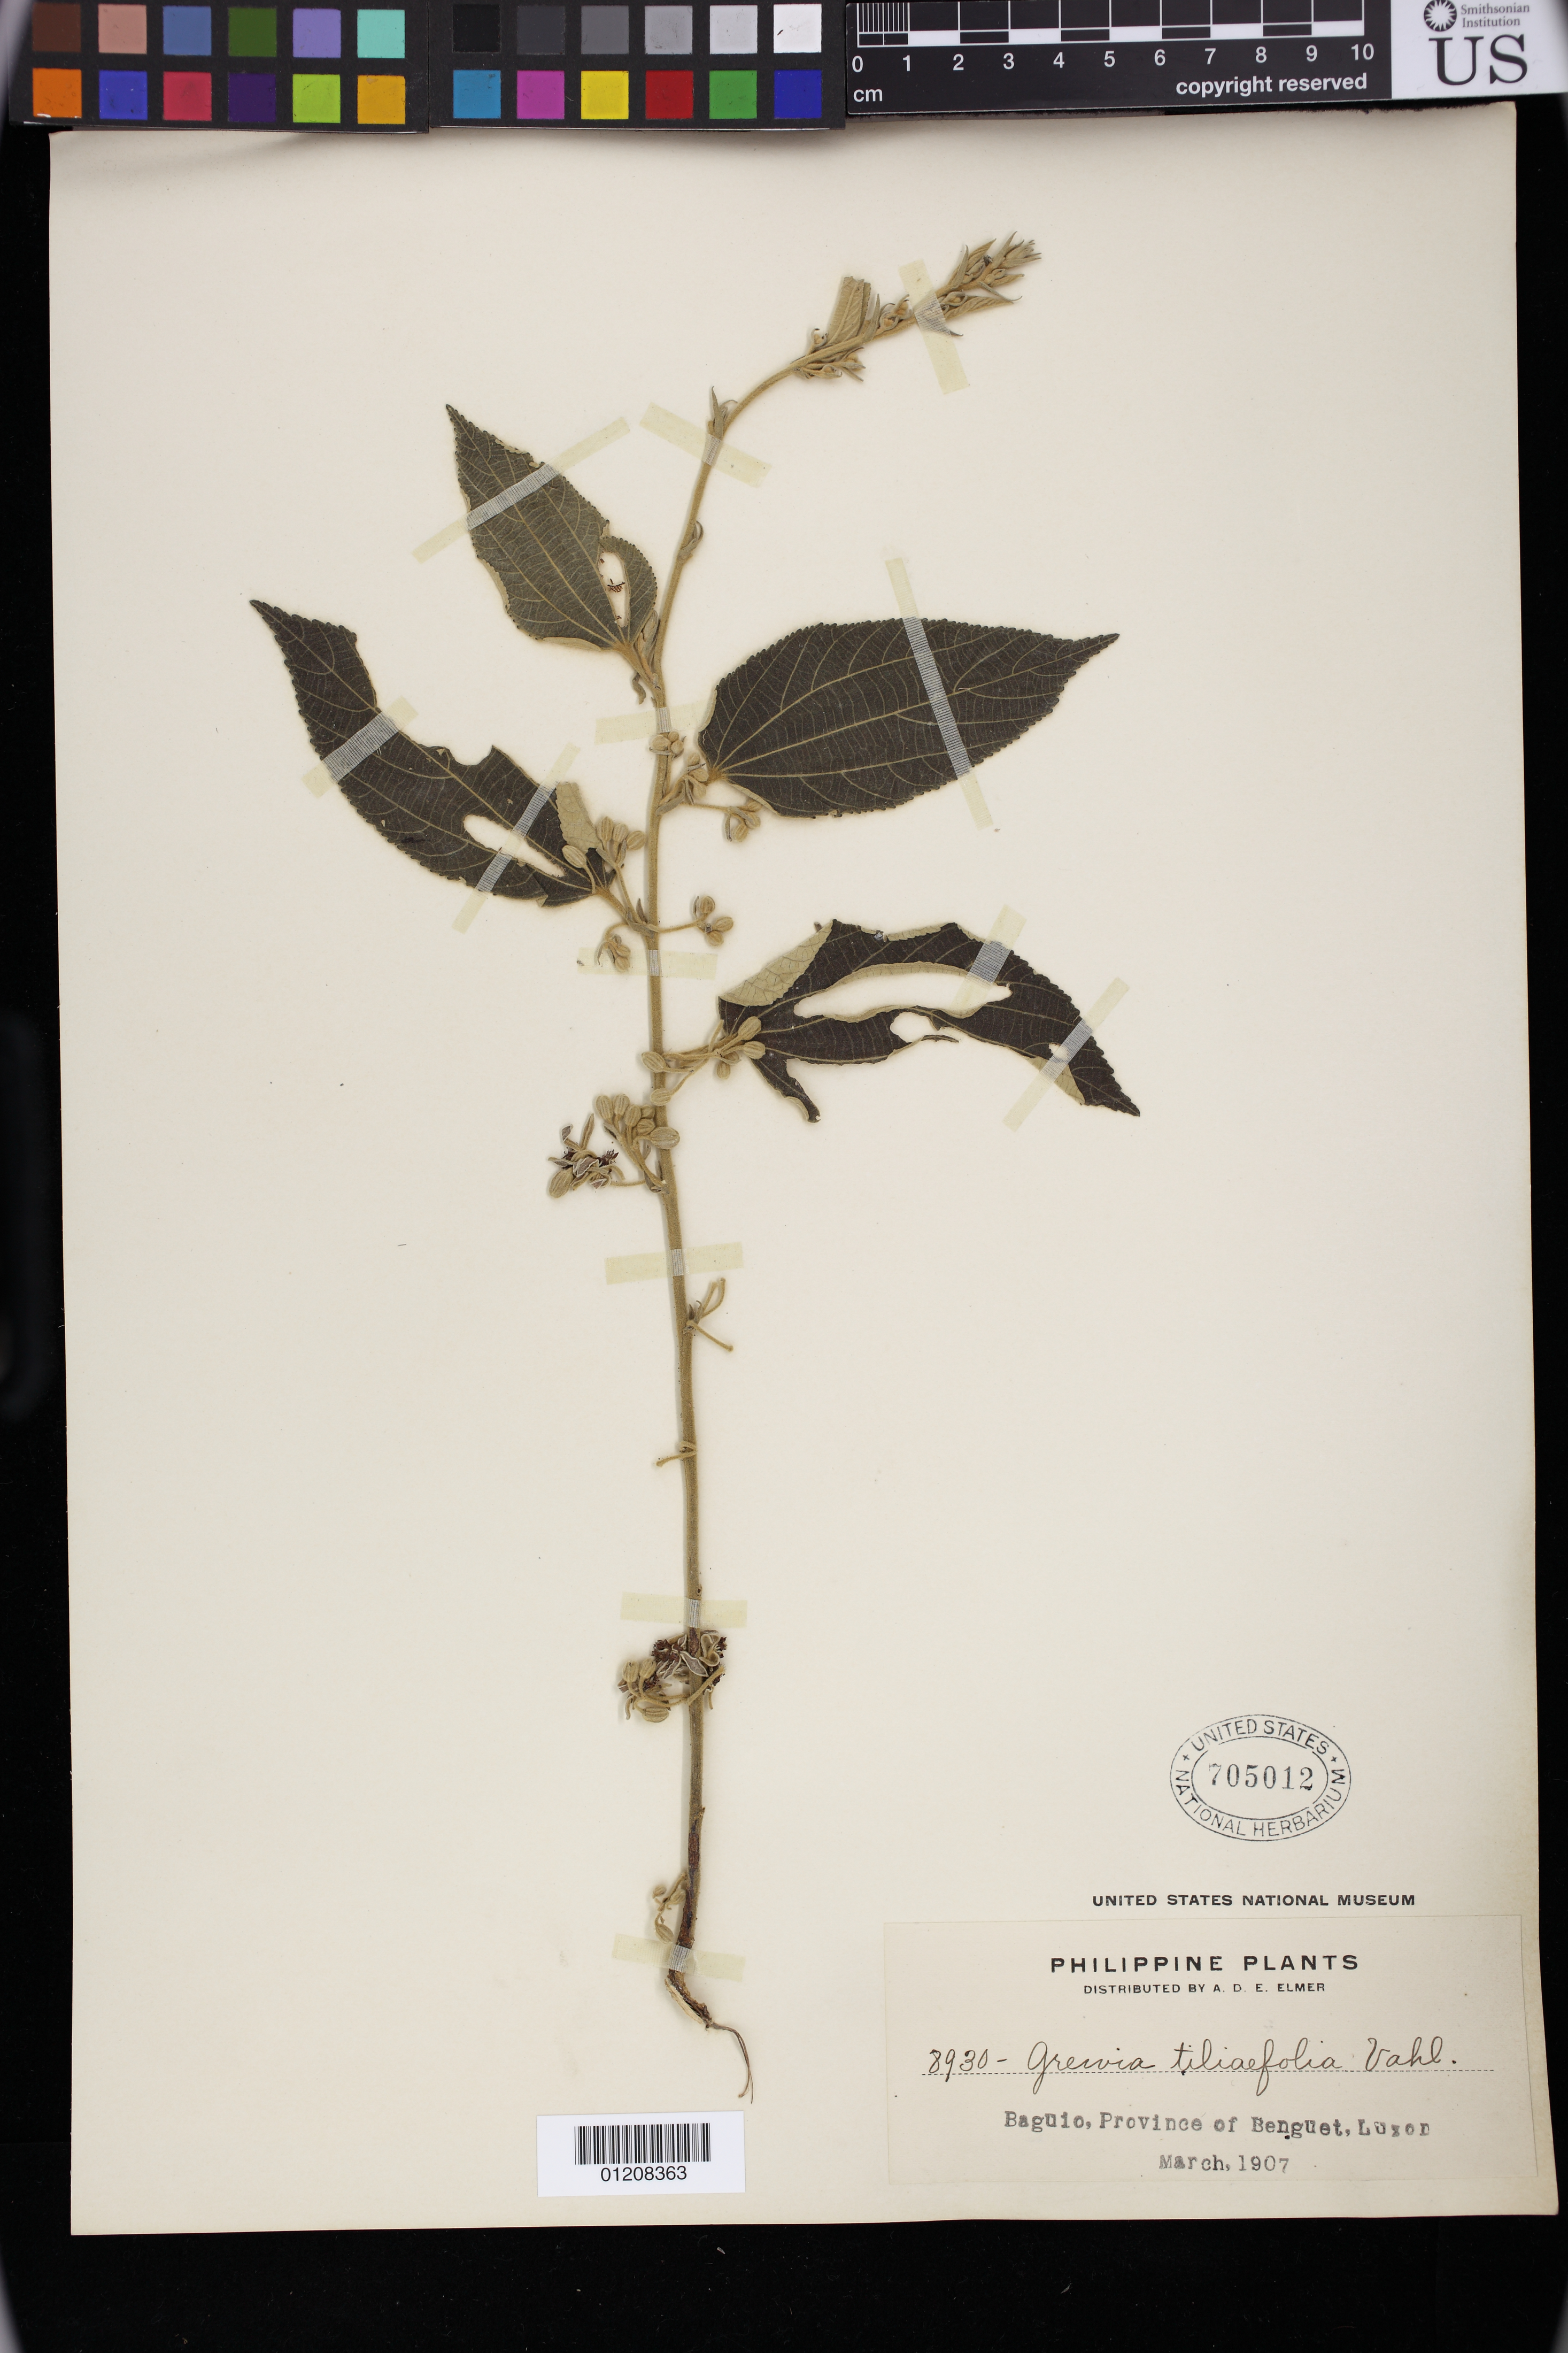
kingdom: Plantae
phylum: Tracheophyta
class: Magnoliopsida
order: Malvales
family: Malvaceae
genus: Grewia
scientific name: Grewia rolfei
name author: Merr.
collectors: A. D. E. Elmer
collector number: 8930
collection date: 1907-03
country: Philippines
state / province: Cordillera (Administrative Region)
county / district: Benguet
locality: Baguio, Province of Benguet, Luzon.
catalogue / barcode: US 705012